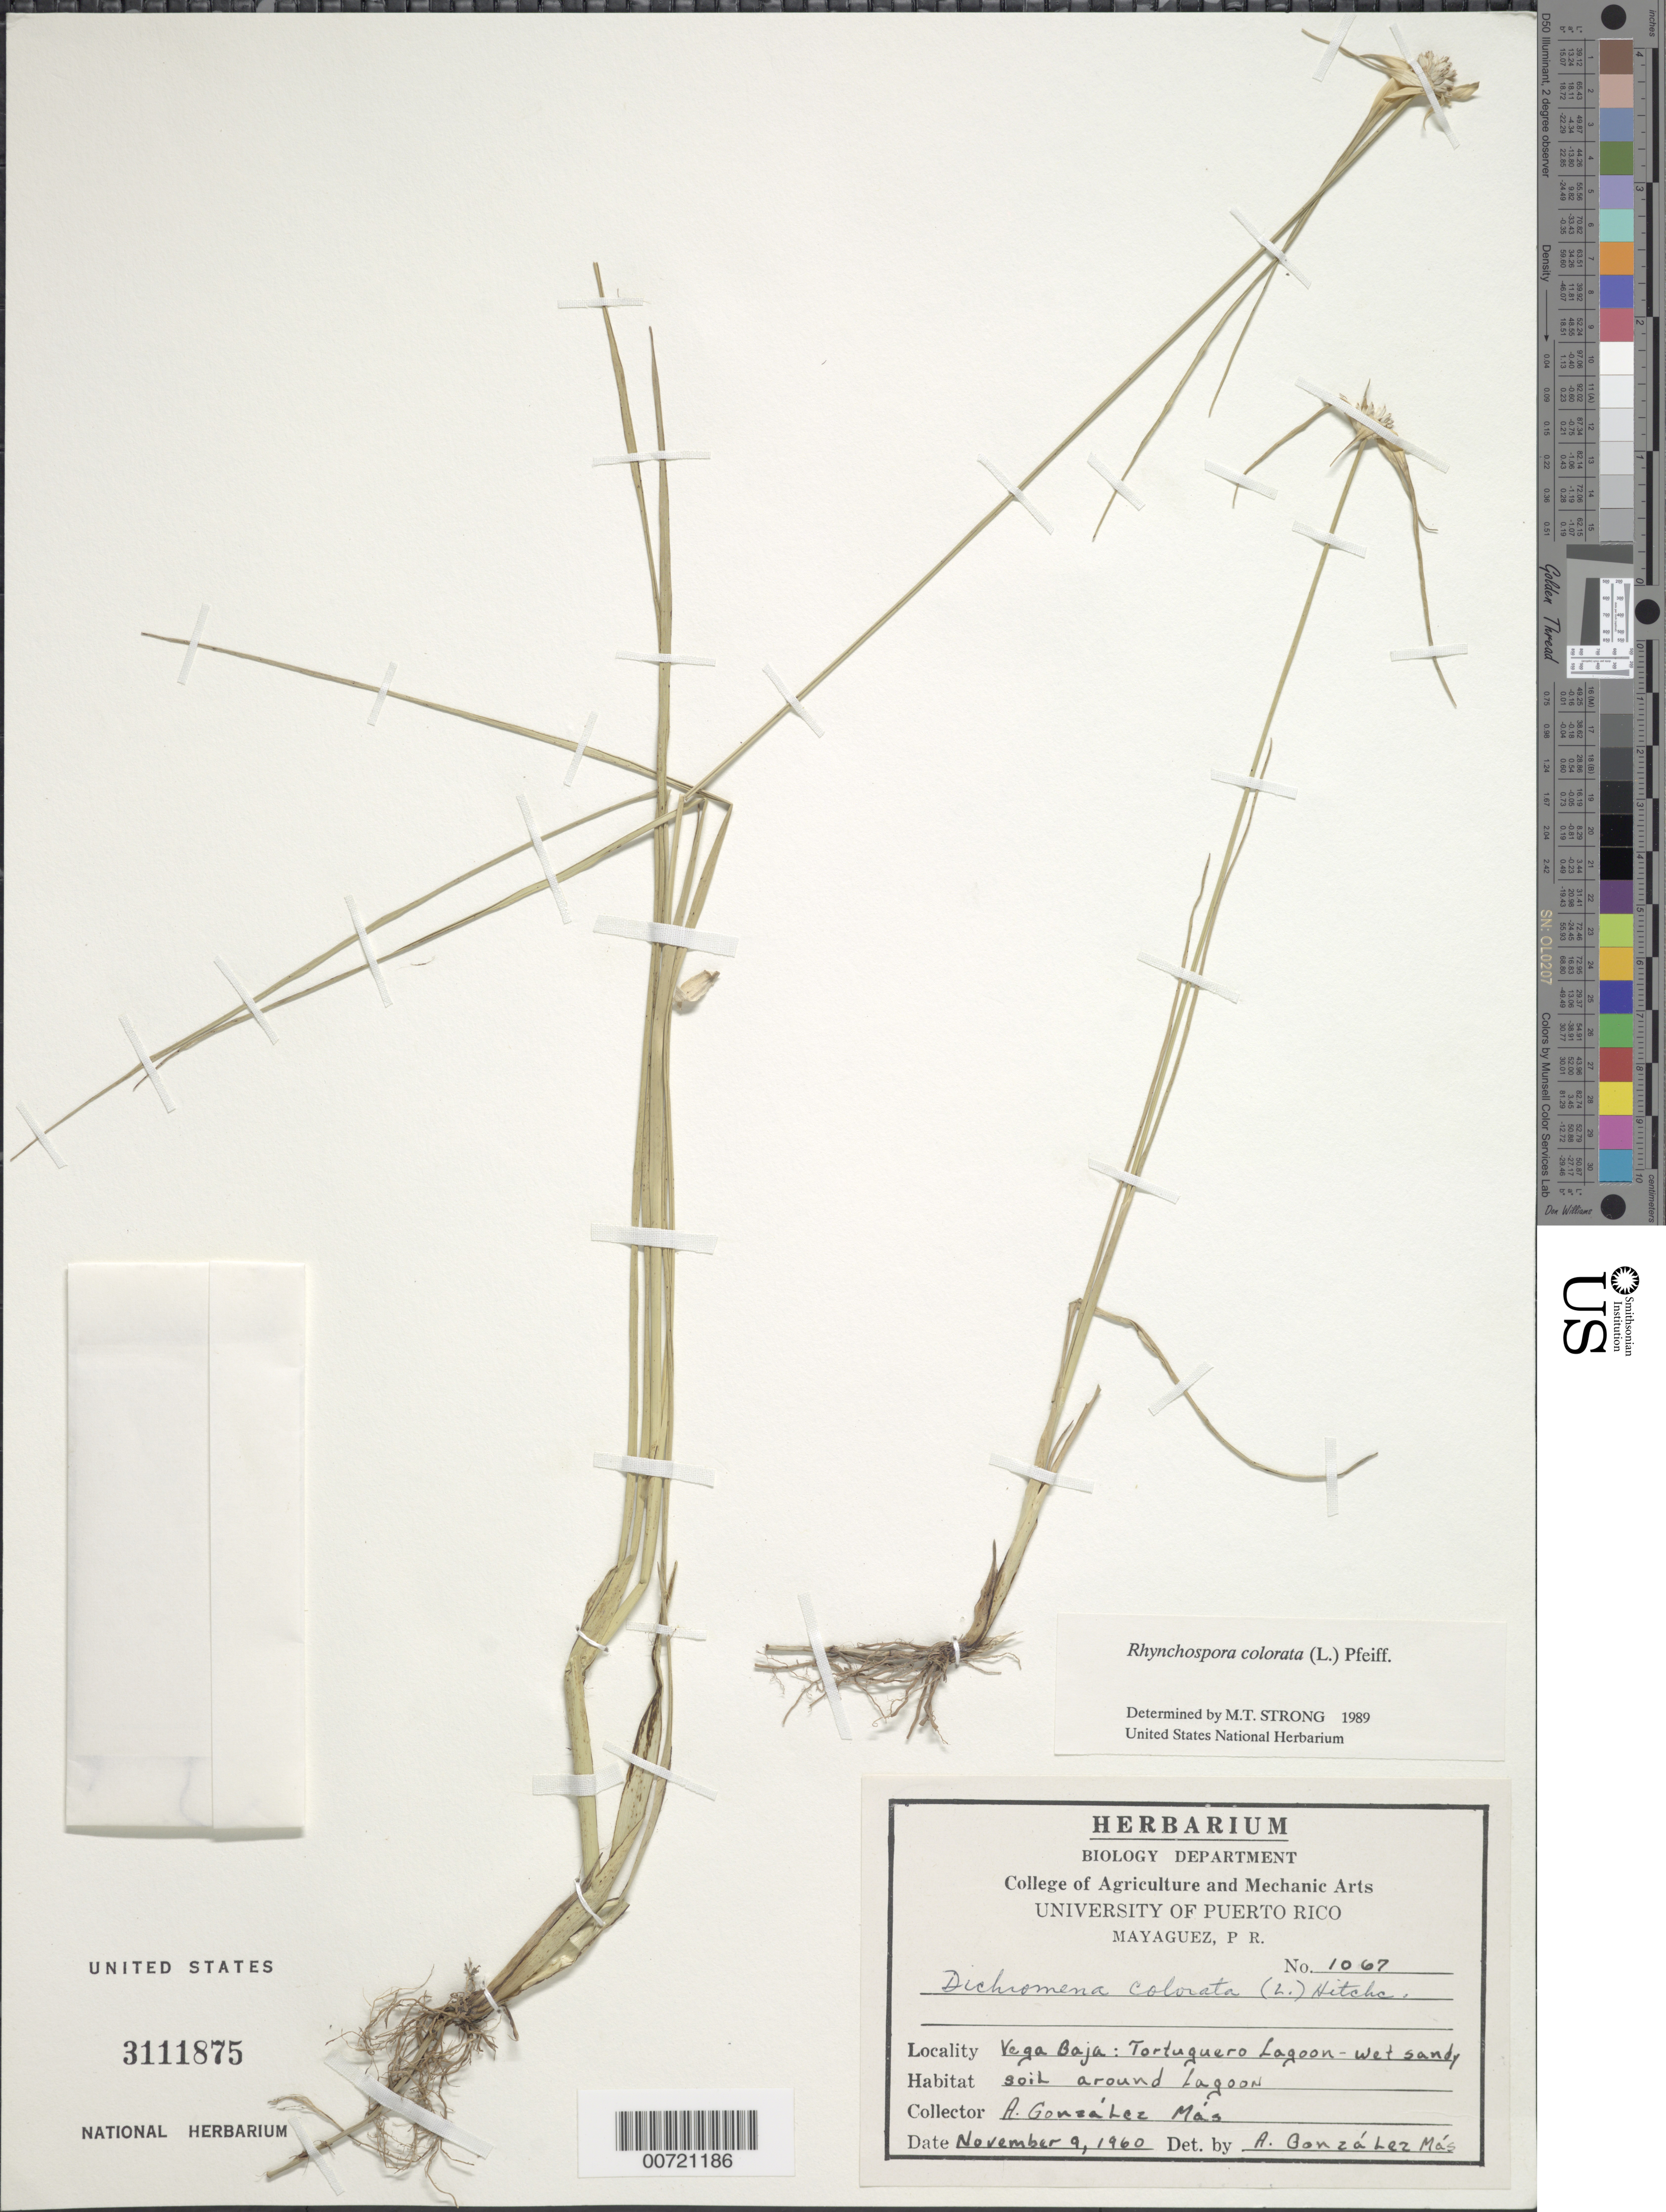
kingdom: Plantae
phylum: Tracheophyta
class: Liliopsida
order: Poales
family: Cyperaceae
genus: Rhynchospora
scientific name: Rhynchospora colorata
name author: (L.) H. Pfeiff.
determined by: Strong, M. T., (US), Smithsonian Institution - National Museum of Natural History (UNITED STATES)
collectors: A. González Más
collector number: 1067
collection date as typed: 09 Nov 1960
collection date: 1960-11-09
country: Puerto Rico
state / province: Manatí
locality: Vega Baja, Tortuguero Lagoon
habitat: Wet sandy soil around lagoon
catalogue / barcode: US 3111875